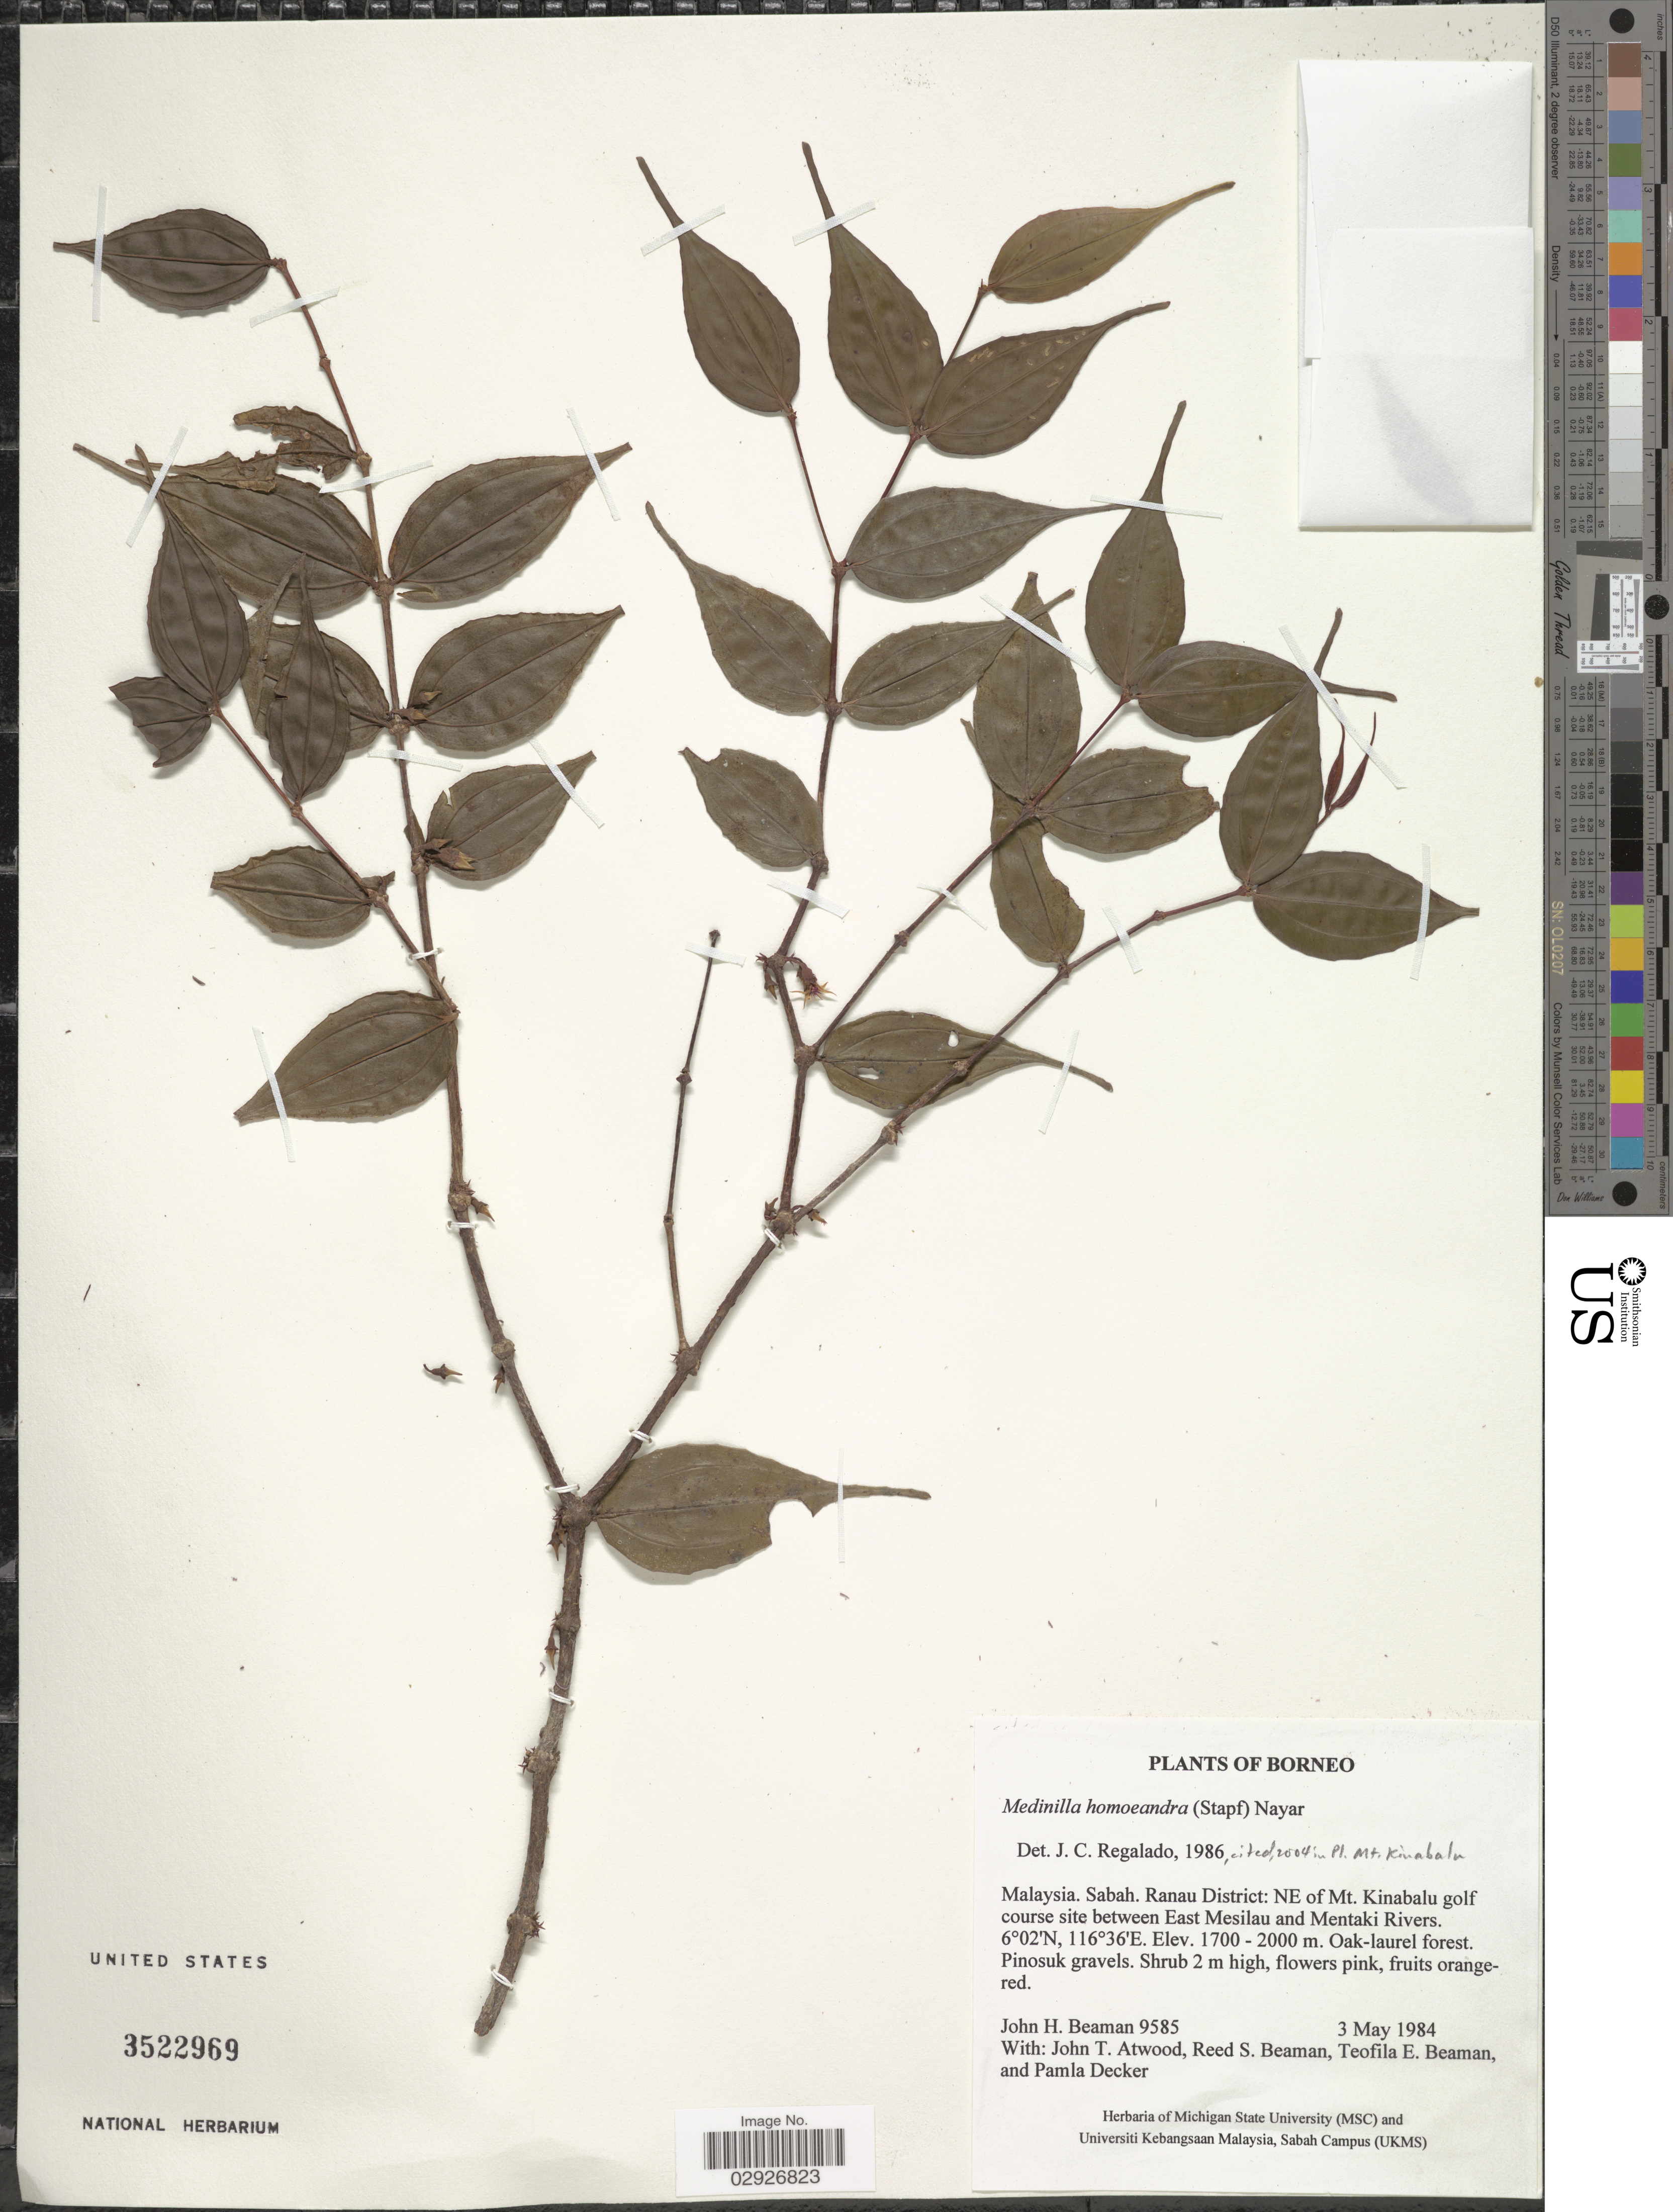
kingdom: Plantae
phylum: Tracheophyta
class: Magnoliopsida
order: Myrtales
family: Melastomataceae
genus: Medinilla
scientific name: Medinilla homoeandra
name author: Nayar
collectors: J. H. Beaman, J. T. Atwood, R. S. Beaman, T. E. Beaman & P. Decker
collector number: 9585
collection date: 1984-05-03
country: Malaysia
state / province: Sabah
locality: Borneo. Ranau District: NE of Mt. Kinabalu golf course site between East Mesilau and Mentaki Rivers.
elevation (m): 1700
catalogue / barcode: US 3522969